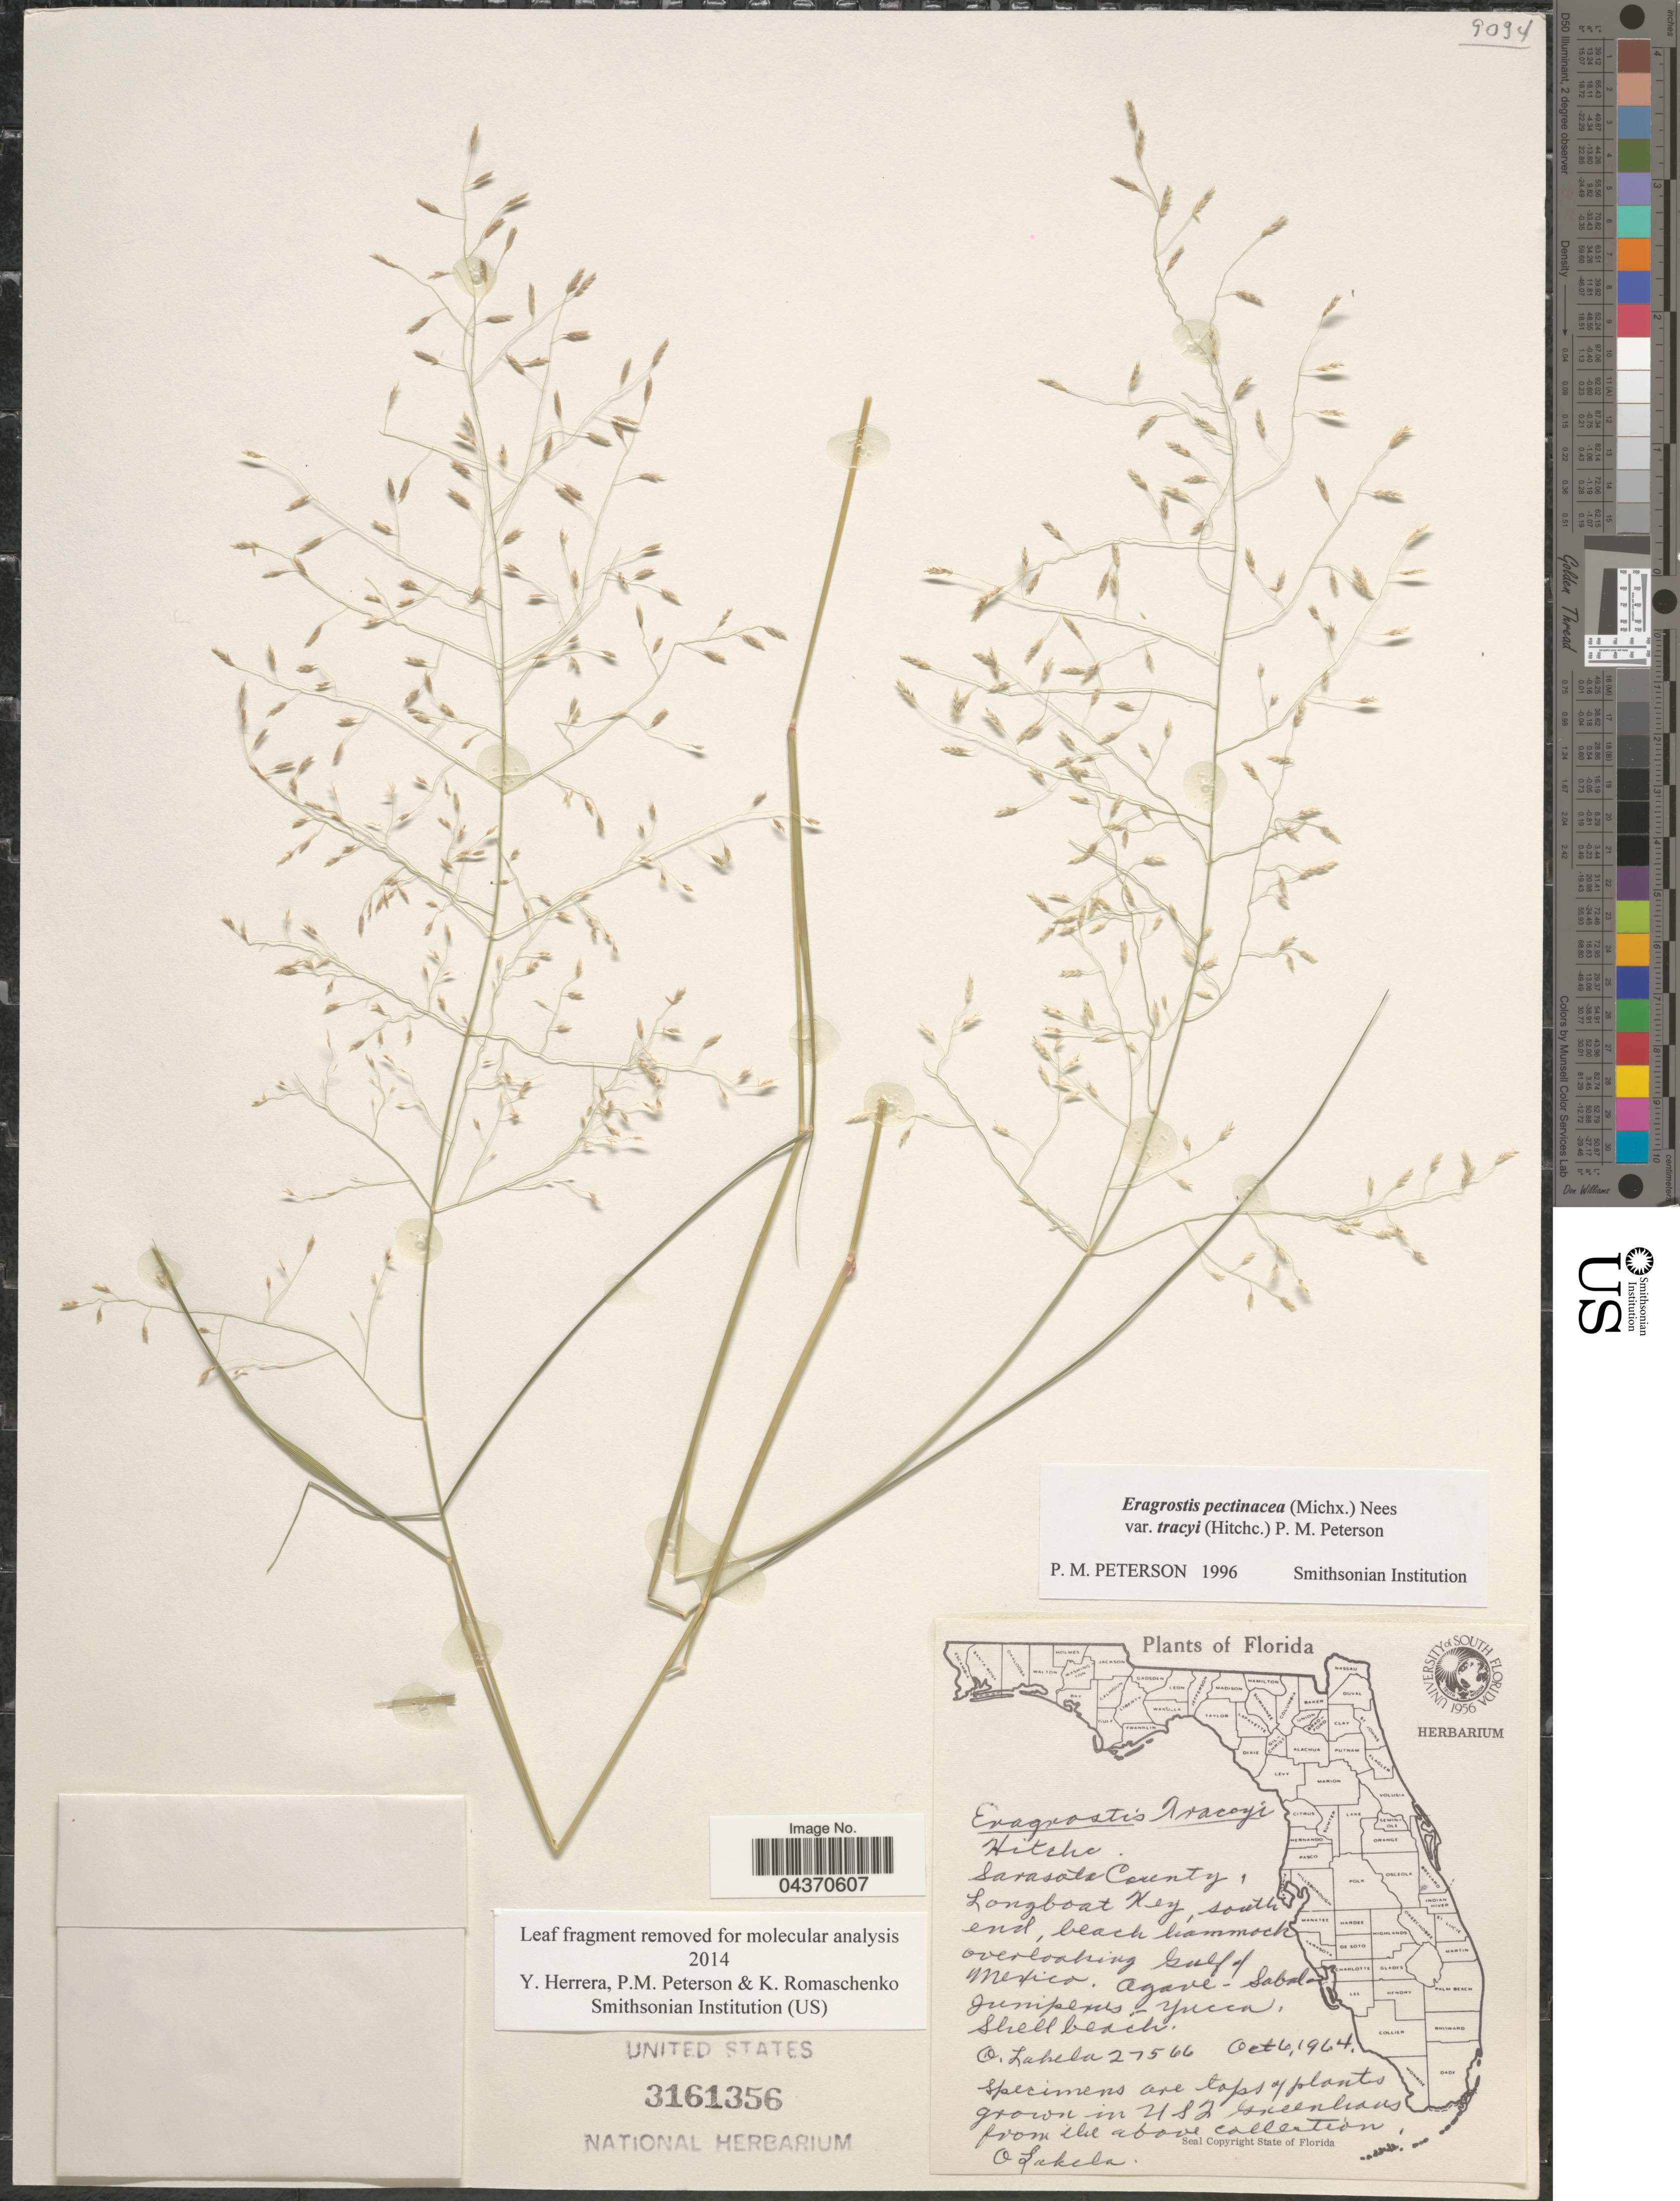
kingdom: Plantae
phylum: Tracheophyta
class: Liliopsida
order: Poales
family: Poaceae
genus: Eragrostis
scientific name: Eragrostis pectinacea var. tracyi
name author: (Hitchc.) P.M. Peterson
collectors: O. Lakela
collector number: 27566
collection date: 1964-10-06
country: United States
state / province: Florida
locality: Sarasota County, Longboat Key, south end, beach hammock overlooking Gulf of Mexico.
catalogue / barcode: US 3161356